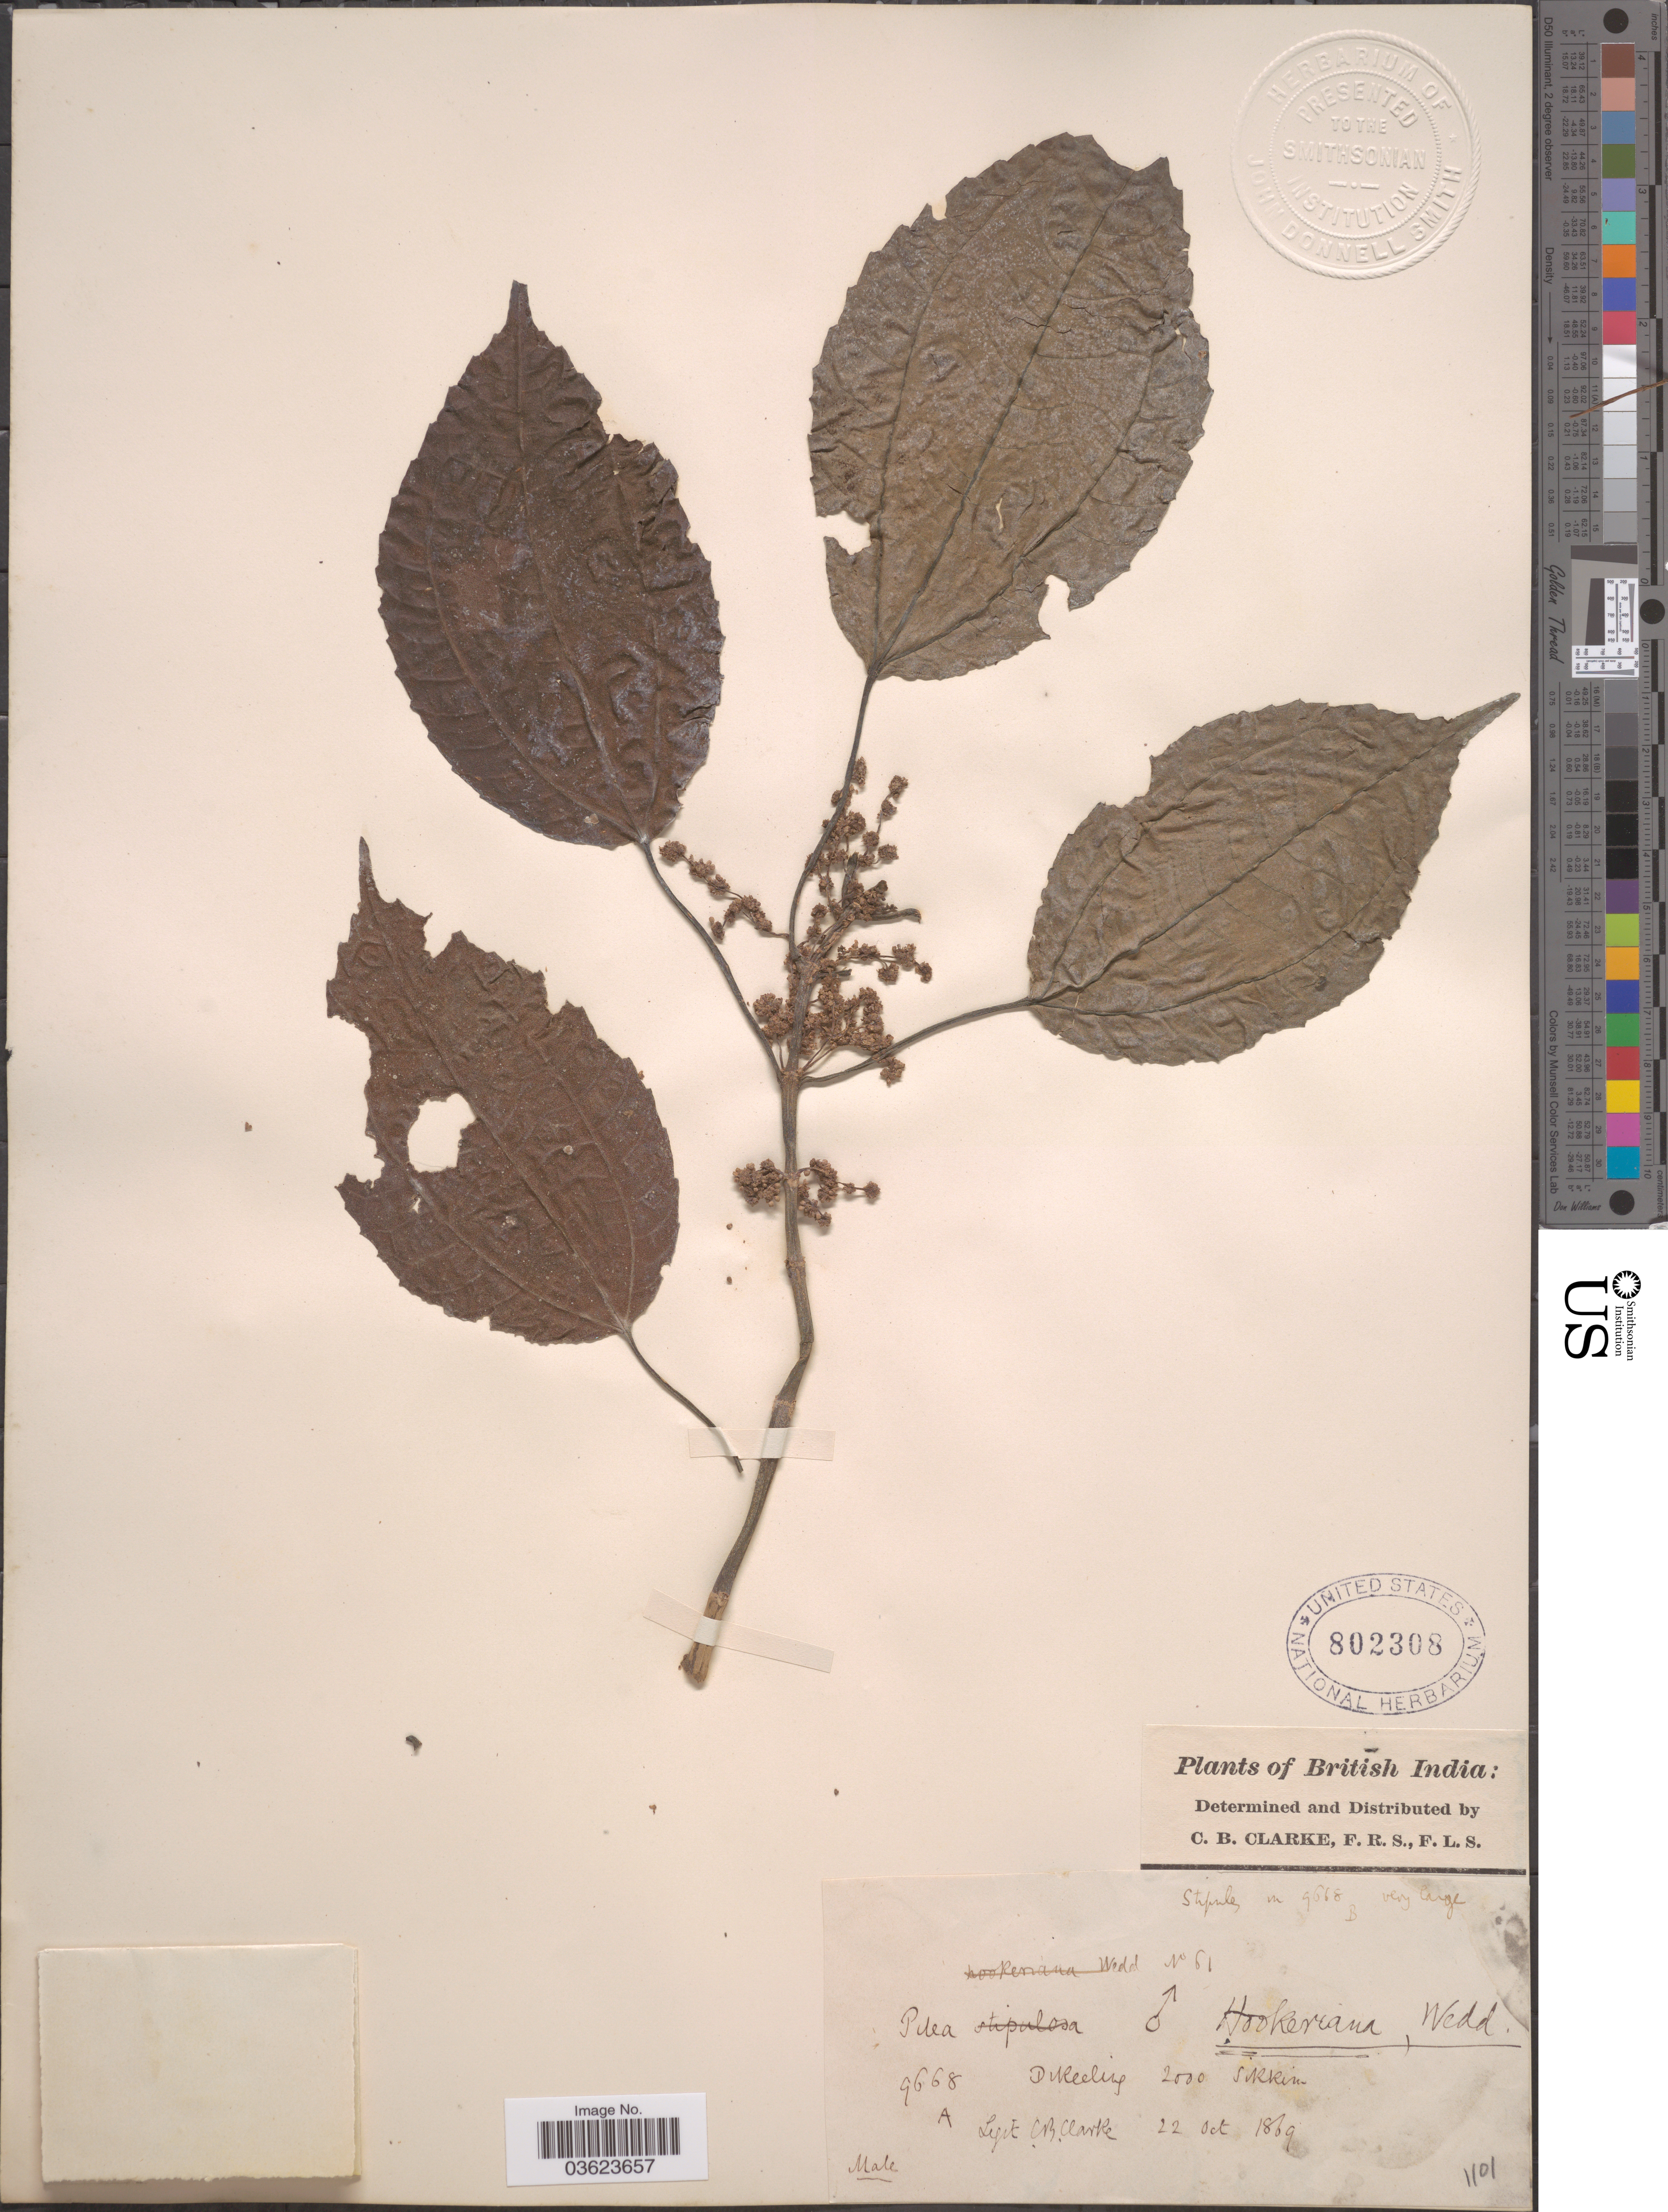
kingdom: Plantae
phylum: Tracheophyta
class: Magnoliopsida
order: Rosales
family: Urticaceae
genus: Pilea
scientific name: Pilea hookeriana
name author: Wedd.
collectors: C. B. Clarke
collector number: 9668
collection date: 1869-10-22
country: India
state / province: Sikkim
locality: British India. Darjeeling.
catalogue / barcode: US 802308